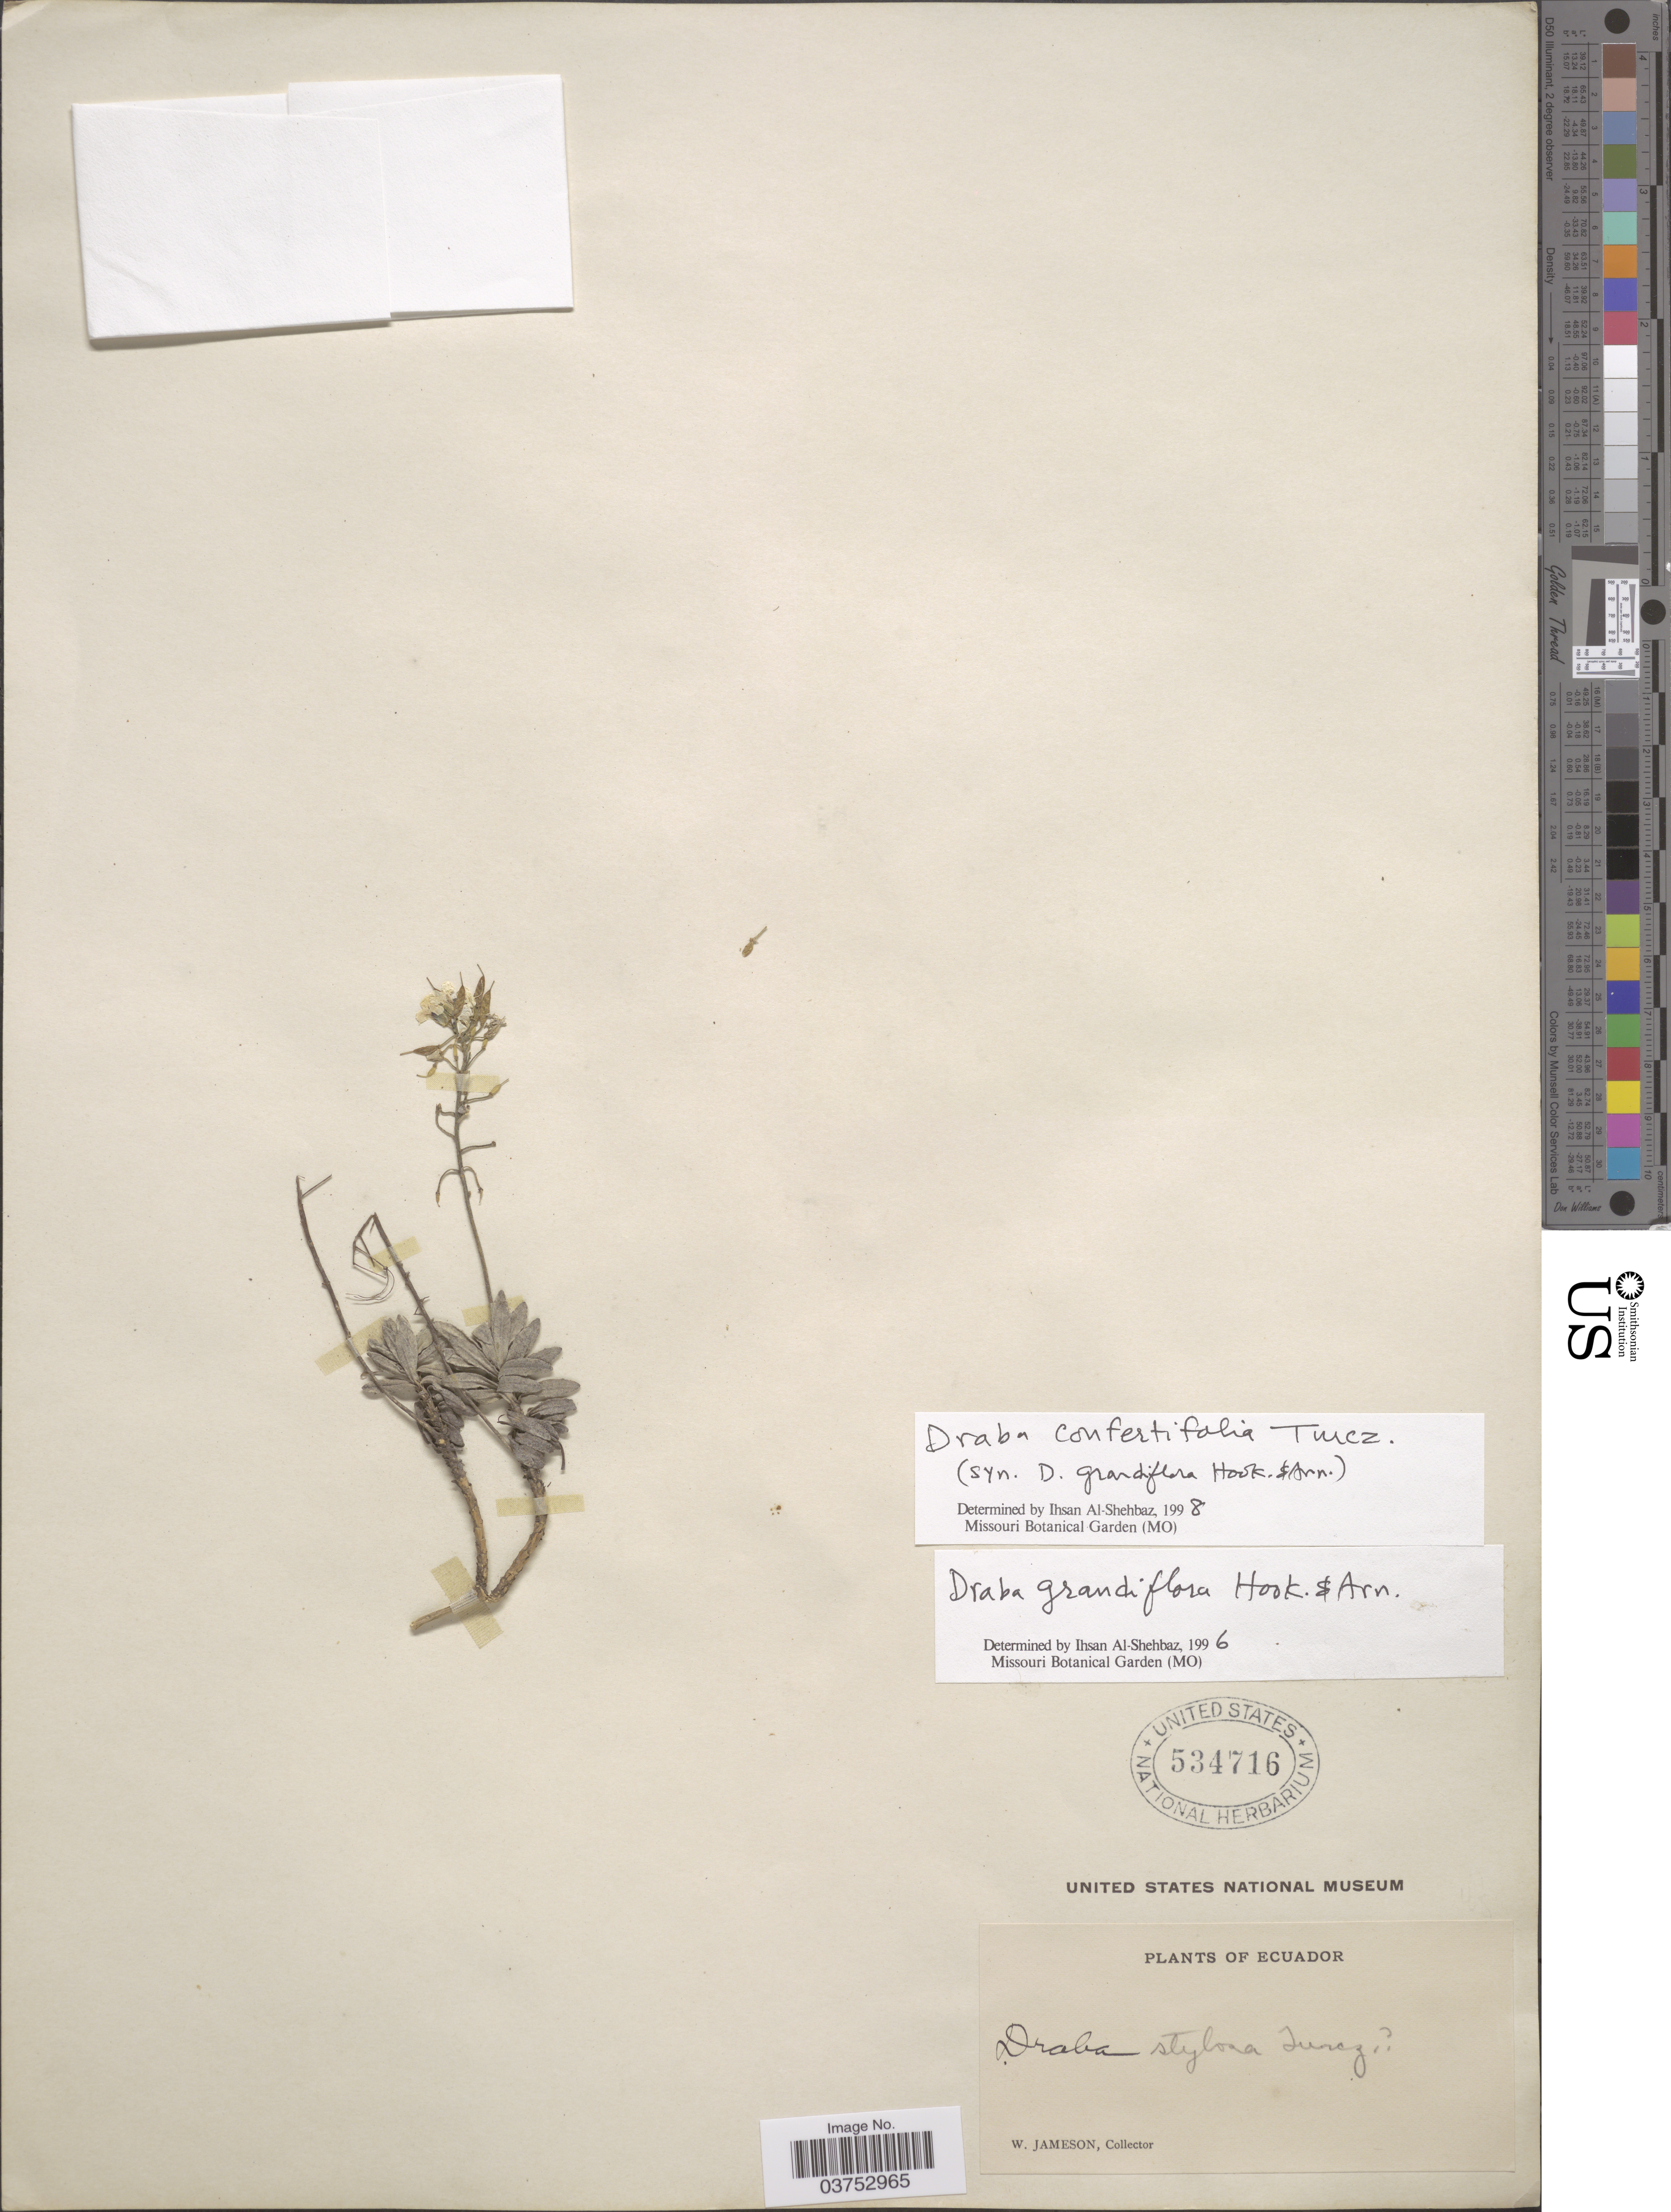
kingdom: Plantae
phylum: Tracheophyta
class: Magnoliopsida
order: Brassicales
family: Brassicaceae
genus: Draba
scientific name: Draba confertifolia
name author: (A. Gray) Turcz.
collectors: W. Jameson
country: Ecuador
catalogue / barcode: US 534716